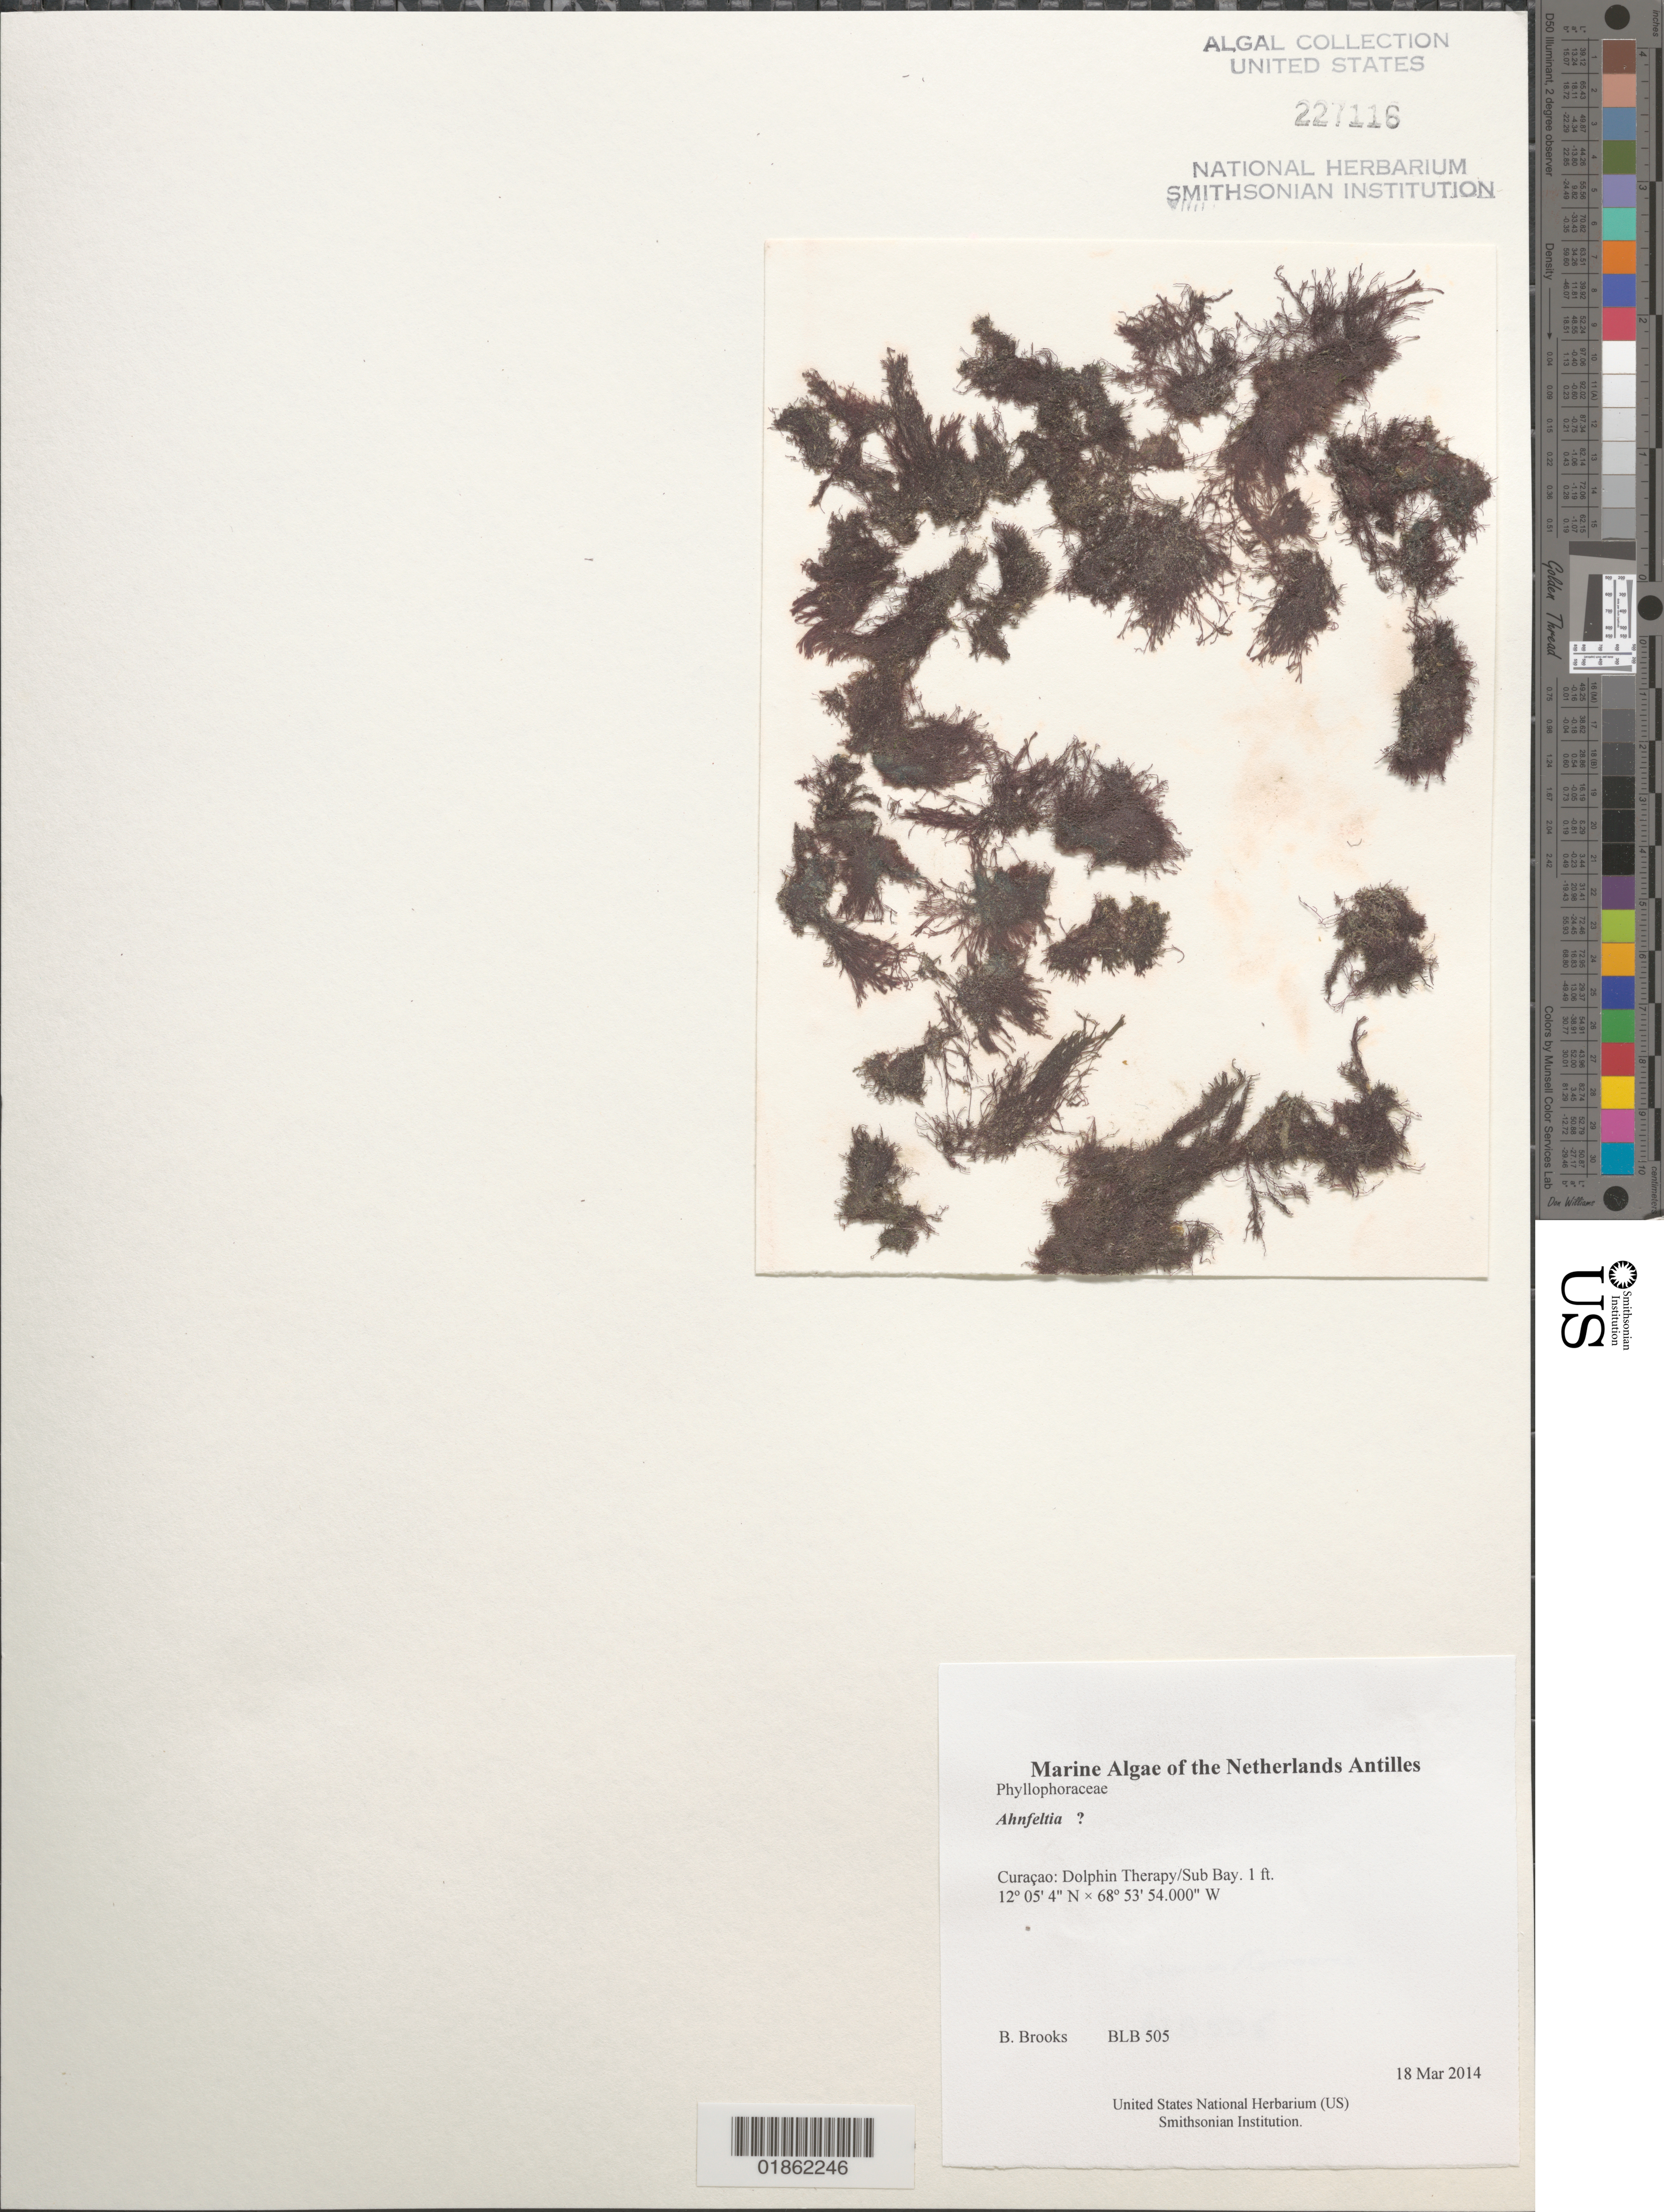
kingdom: Plantae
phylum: Rhodophyta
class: Florideophyceae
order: Ahnfeltiales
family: Ahnfeltiaceae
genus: Ahnfeltia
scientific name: Ahnfeltia sp.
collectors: B. Brooks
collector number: BLB 505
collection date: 2014-03-18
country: Curaçao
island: Curaçao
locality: Dolphin Therapy/Sub Bay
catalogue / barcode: US 227116